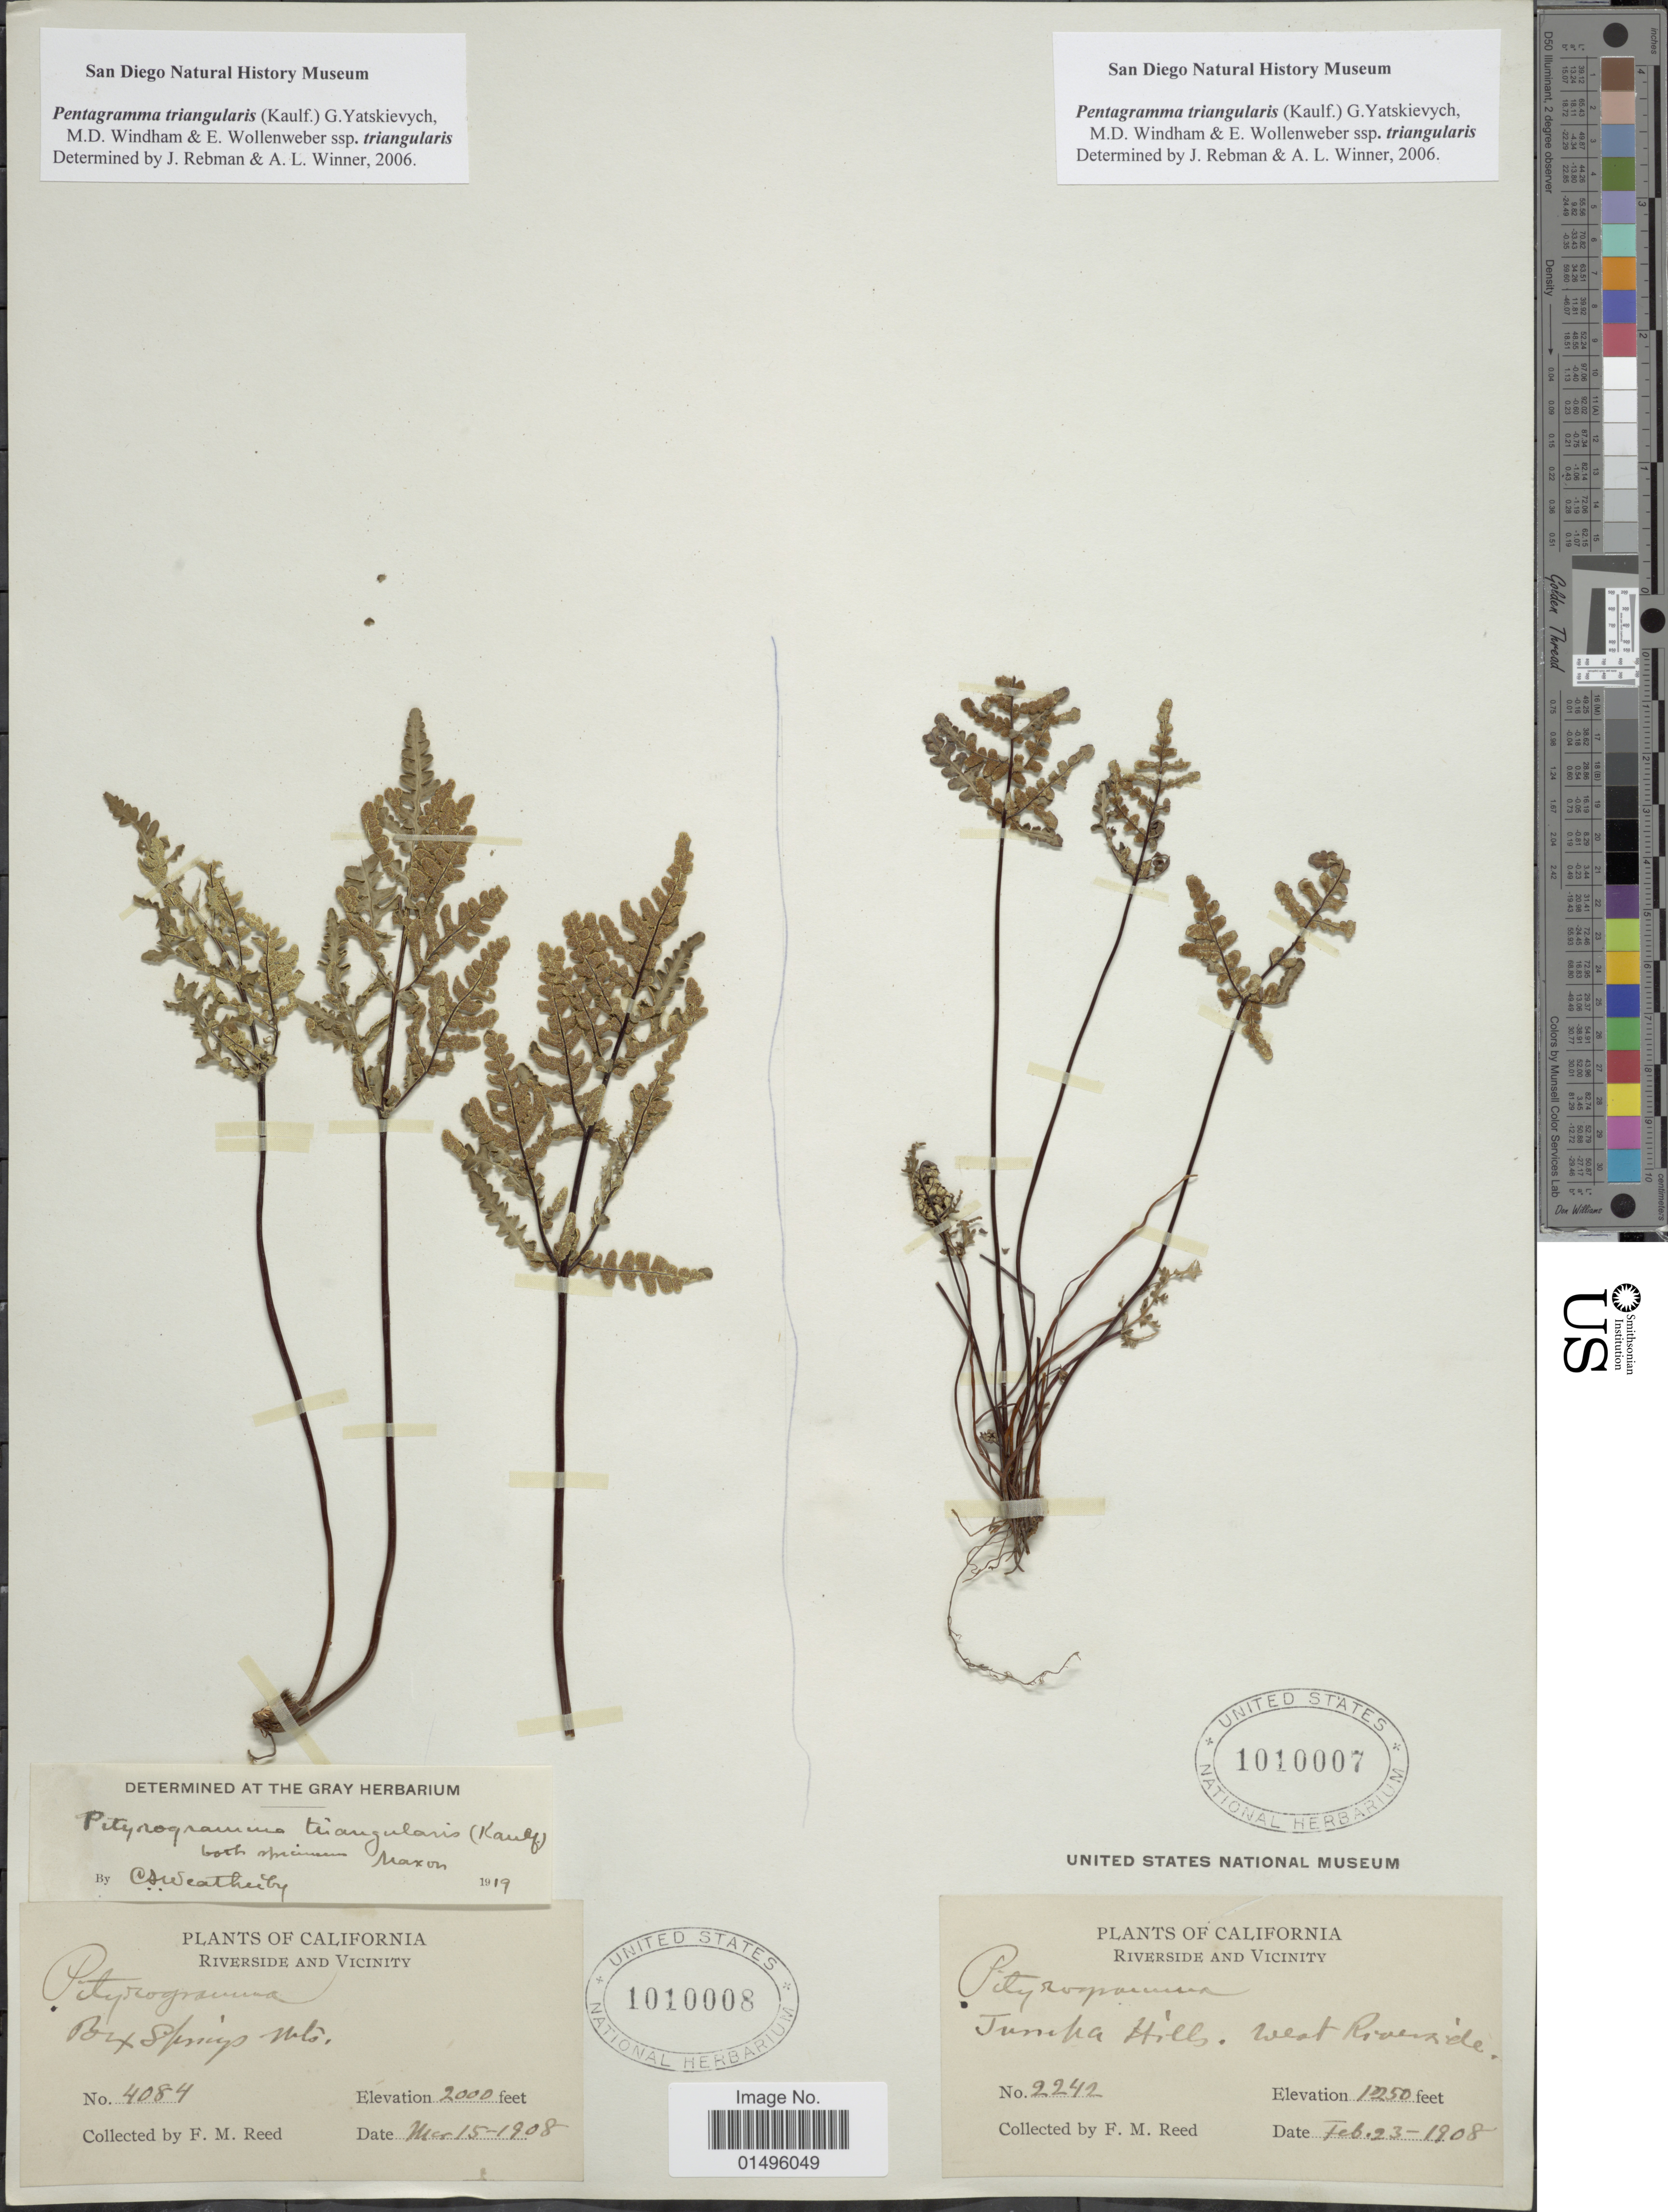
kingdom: Plantae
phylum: Tracheophyta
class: Polypodiopsida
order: Polypodiales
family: Pteridaceae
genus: Pentagramma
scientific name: Pentagramma triangularis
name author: (Kaulf.) Yatsk. et al.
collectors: F. Reed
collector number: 4084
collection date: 1908-03-15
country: United States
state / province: California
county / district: Riverside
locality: California, riverside and vicinity, Bay Springs Mts.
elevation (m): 610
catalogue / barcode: US 1010008